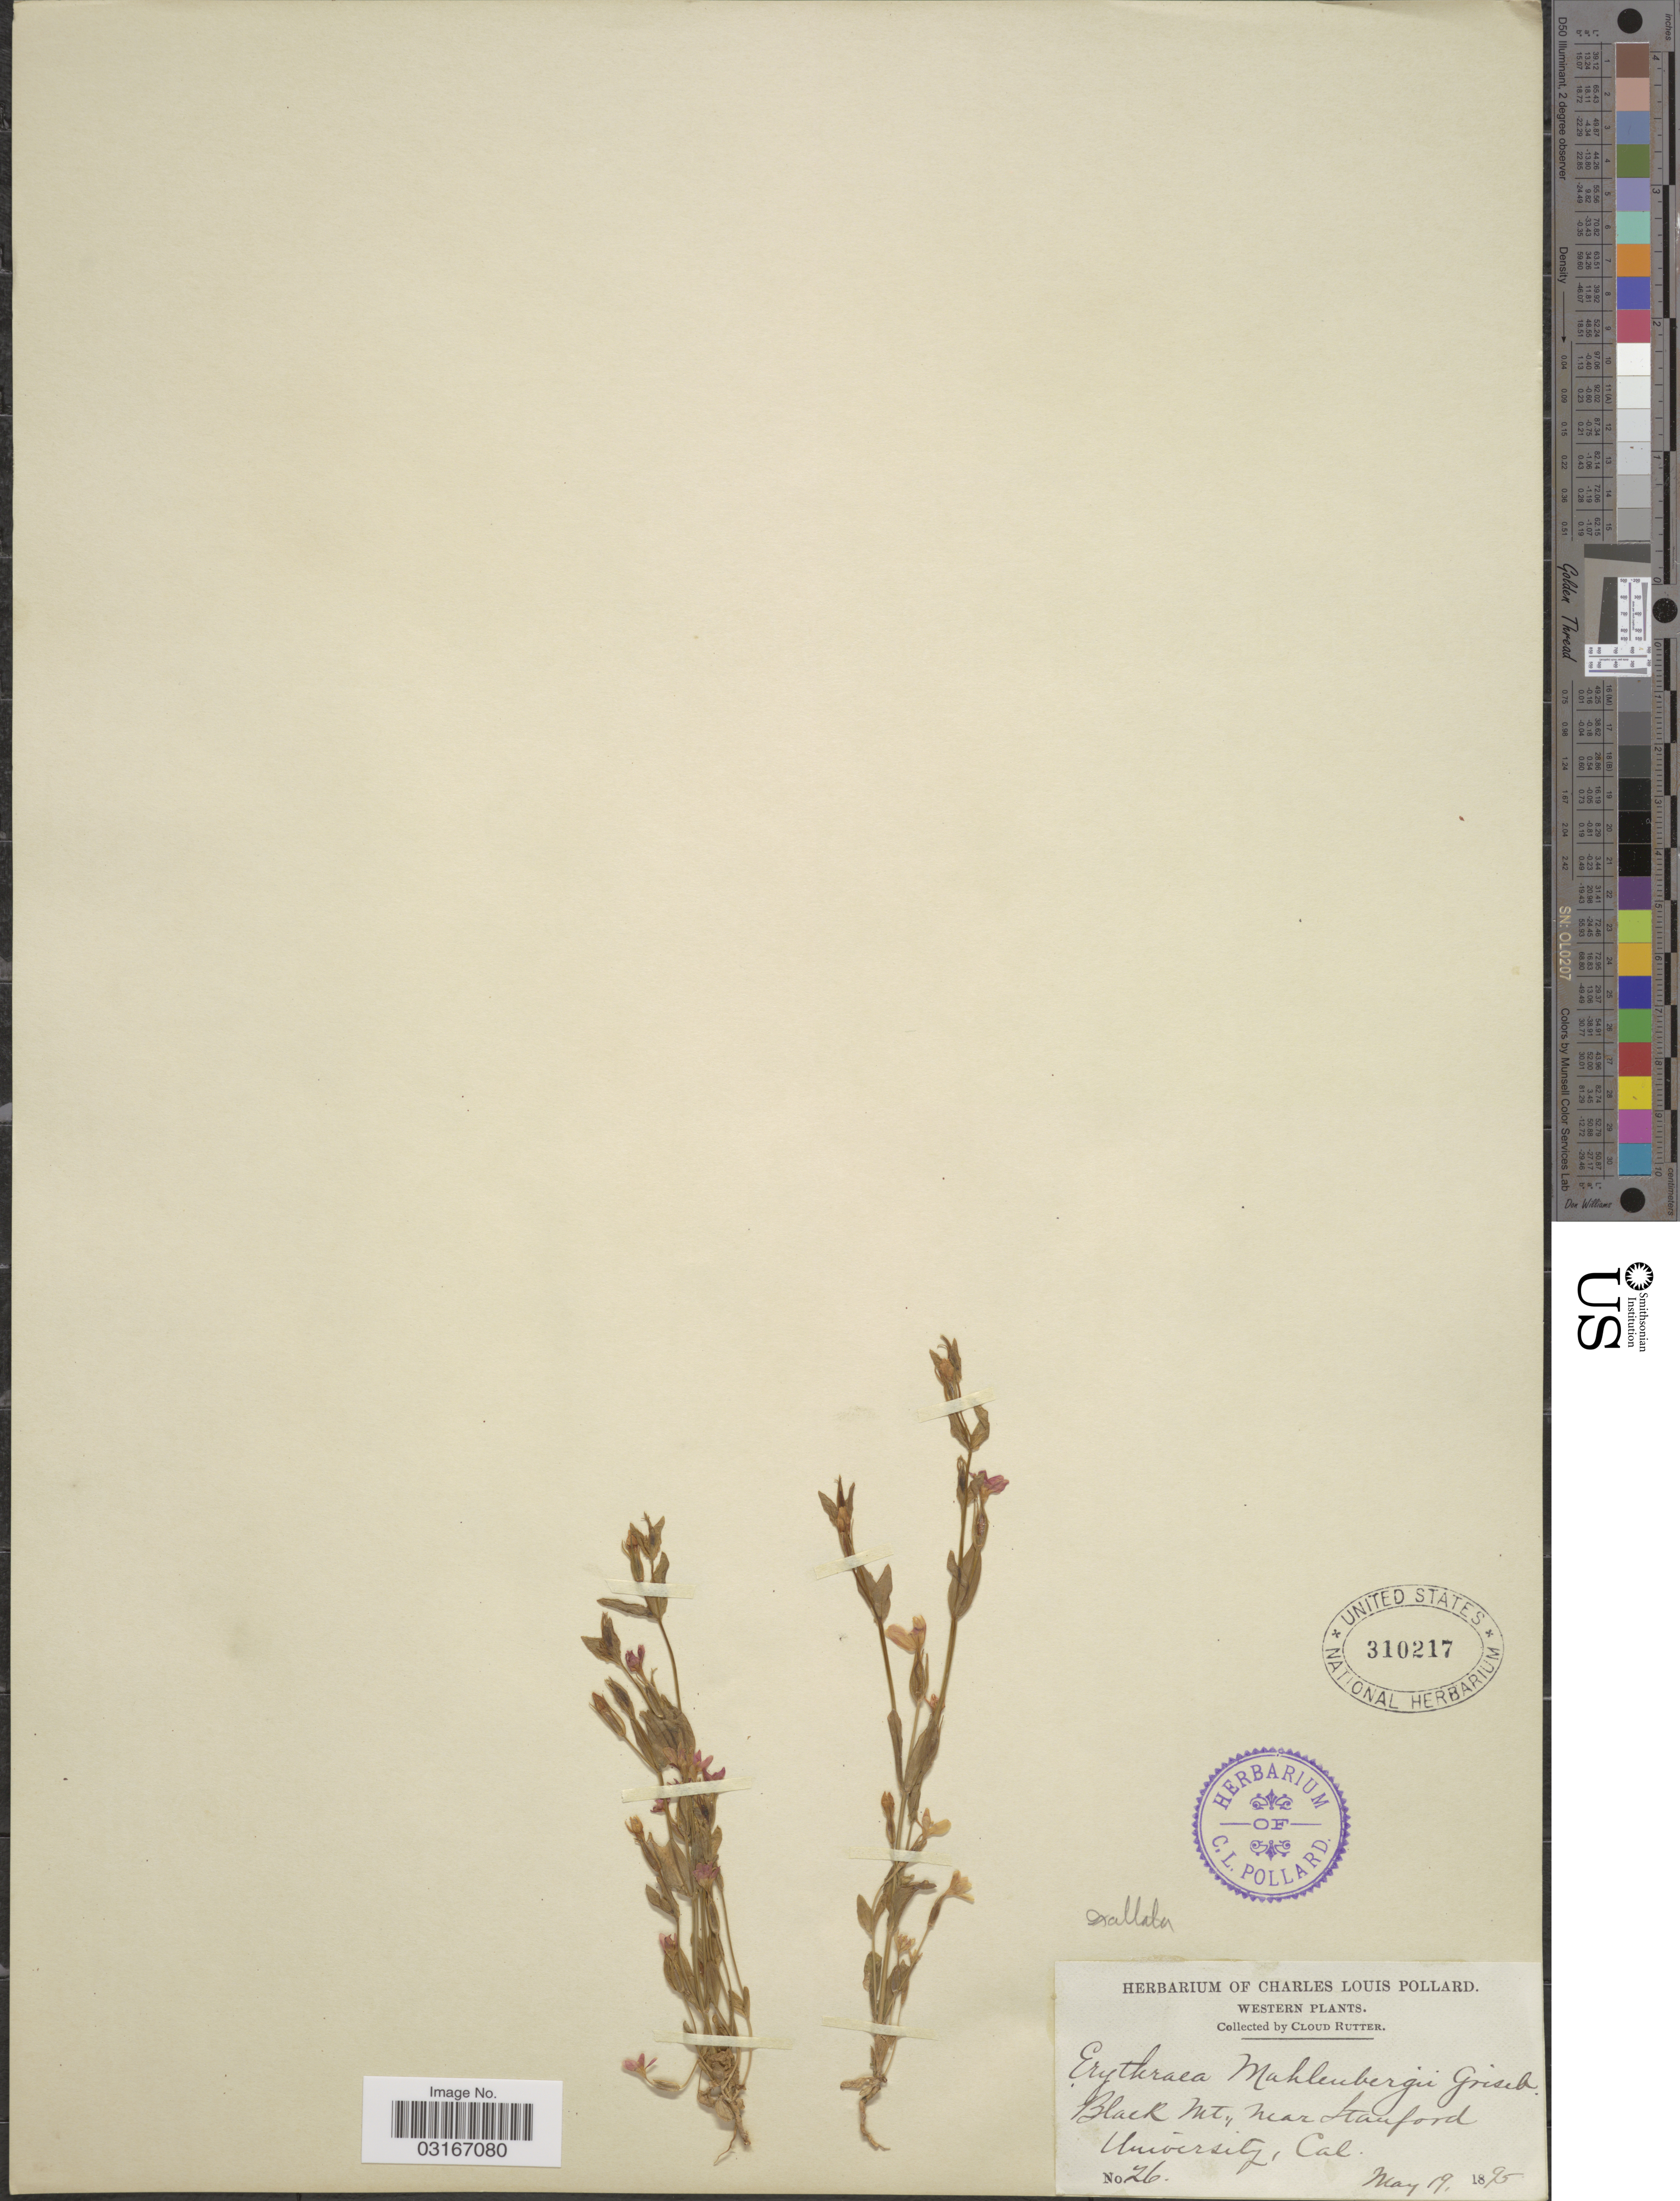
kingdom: Plantae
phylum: Tracheophyta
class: Magnoliopsida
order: Gentianales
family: Gentianaceae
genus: Centaurium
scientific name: Centaurium exaltatum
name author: (Griseb.) W. Wight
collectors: C. Rutter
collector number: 26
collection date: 1895-05-19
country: United States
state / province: California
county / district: Santa Clara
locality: Western plants. Black Mt., near Stanford University.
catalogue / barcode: US 310217